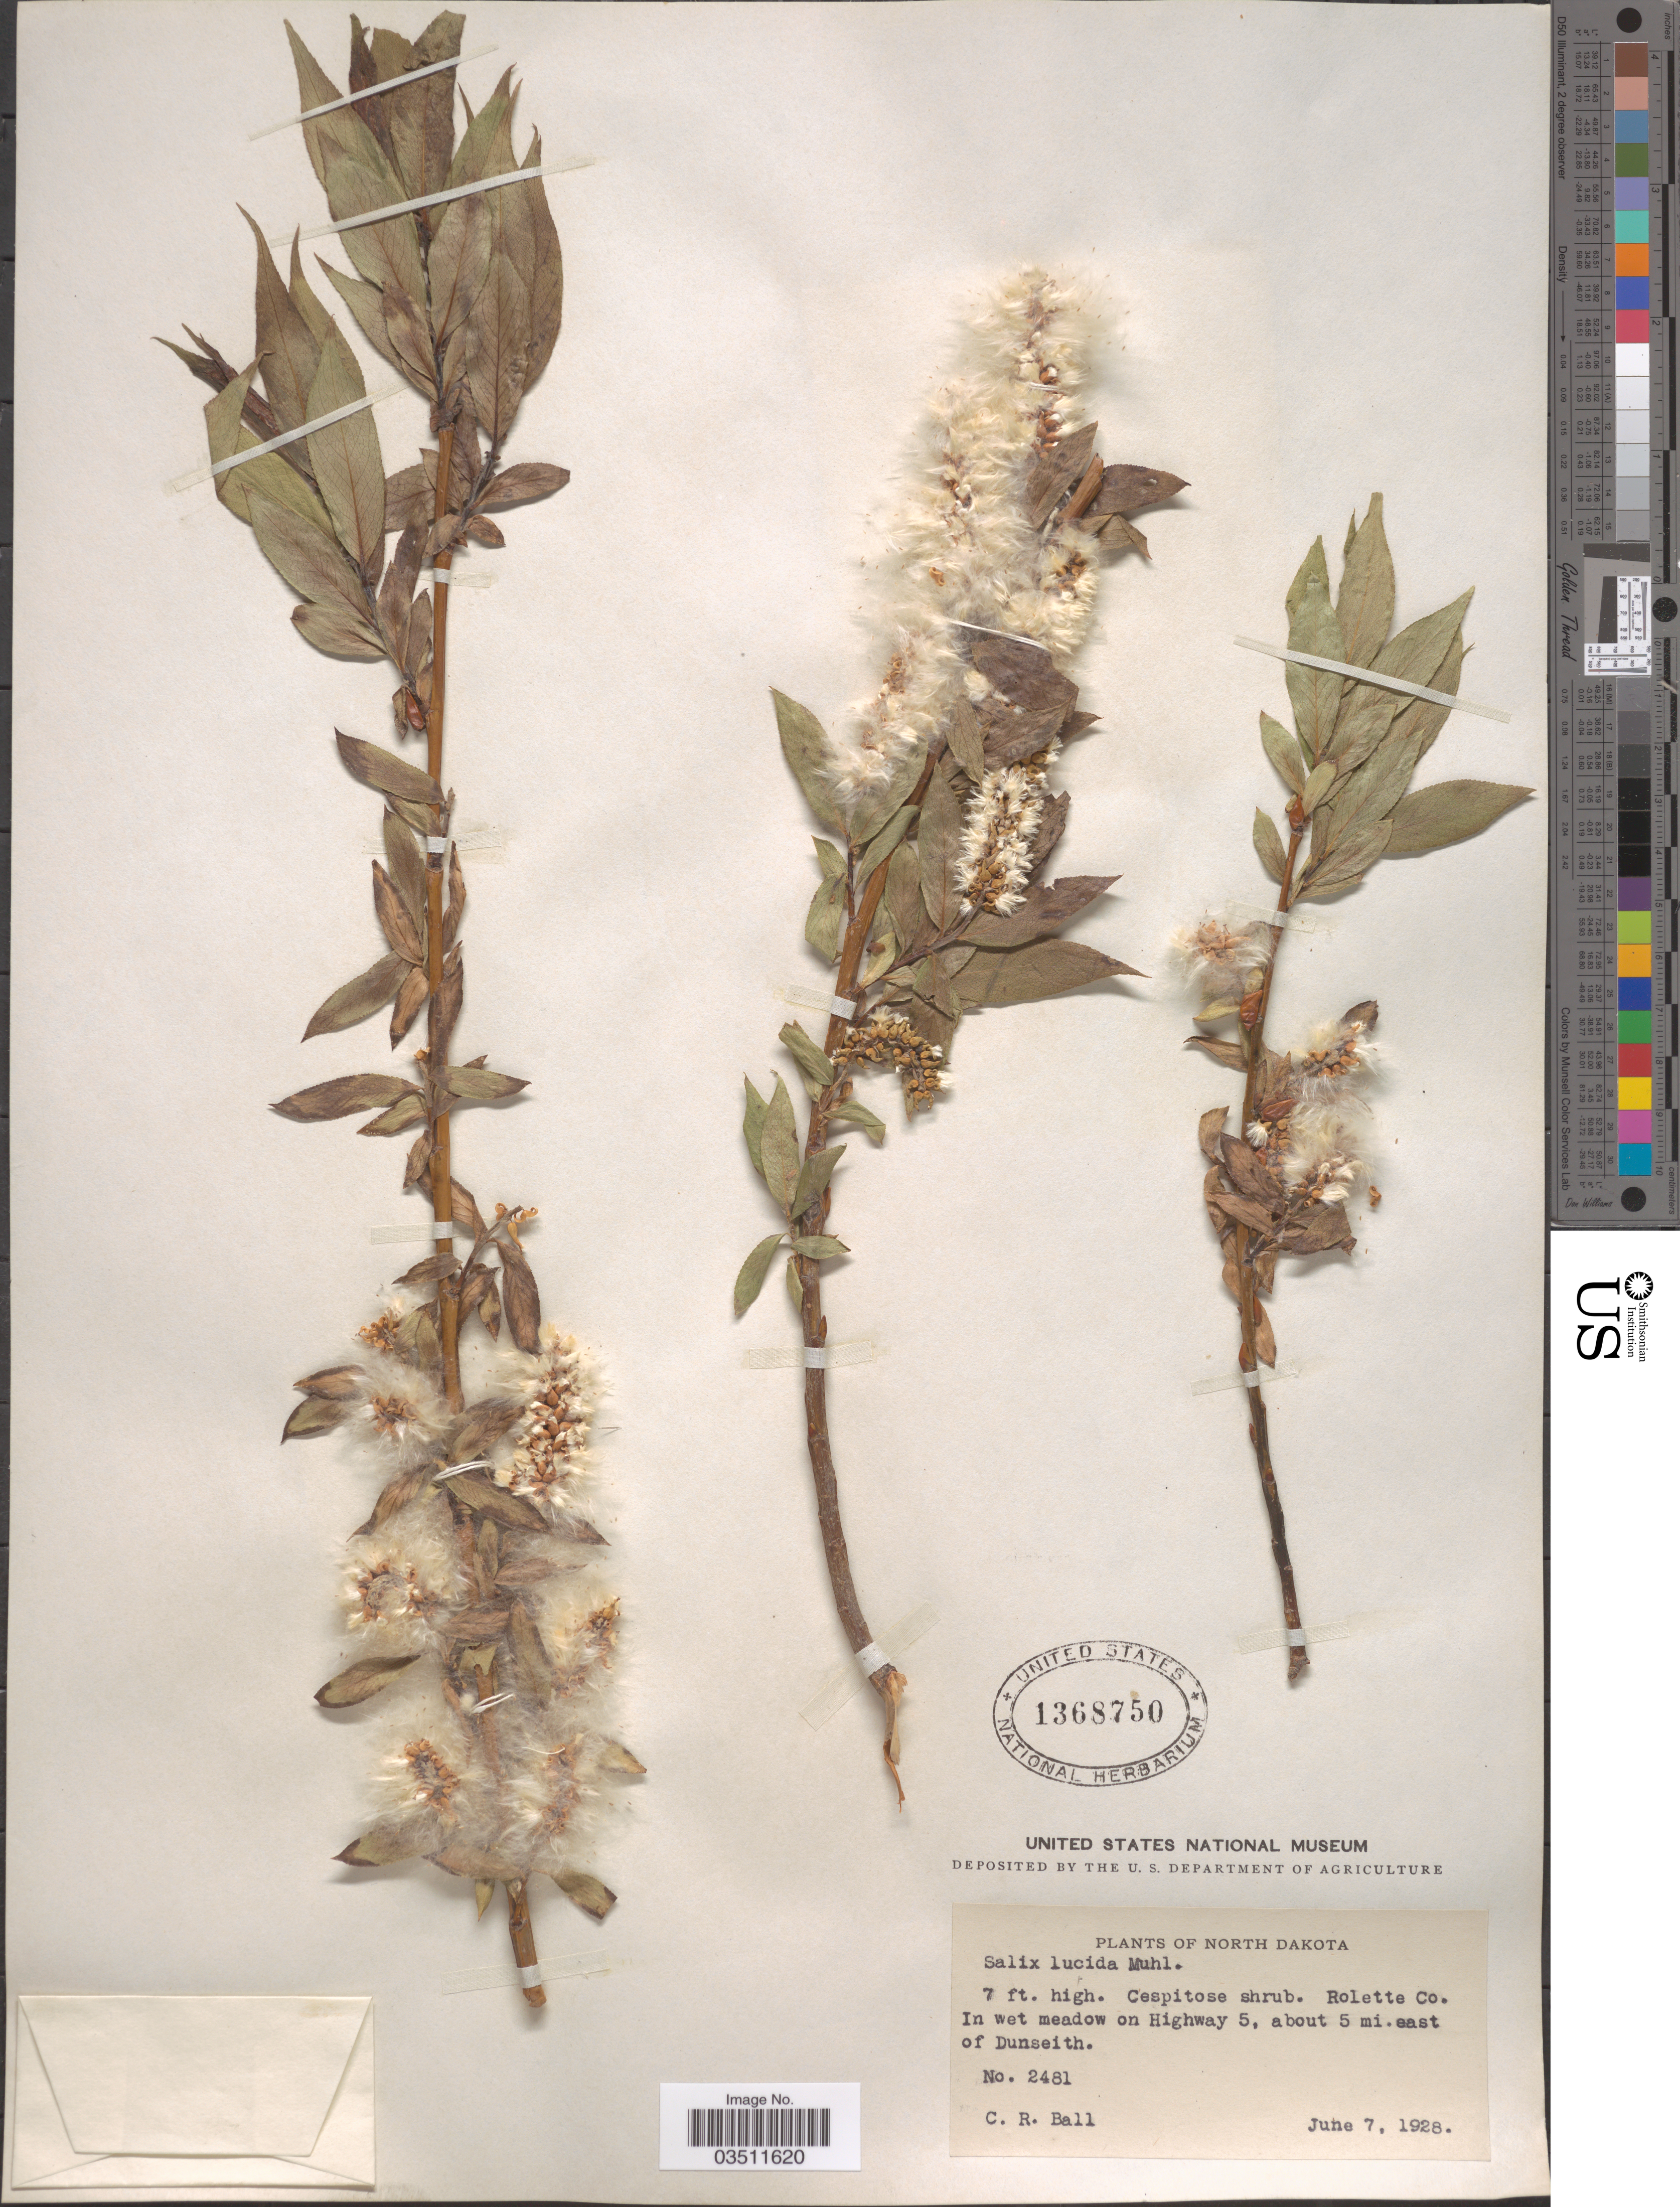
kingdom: Plantae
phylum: Tracheophyta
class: Magnoliopsida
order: Malpighiales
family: Salicaceae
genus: Salix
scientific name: Salix lucida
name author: Muhl.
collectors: C. R. Ball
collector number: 2481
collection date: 1928-06-07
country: United States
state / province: North Dakota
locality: Rolette Co. In wet meadow on Highway 5, about 5 mi. east of Dunseith.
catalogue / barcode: US 1368750